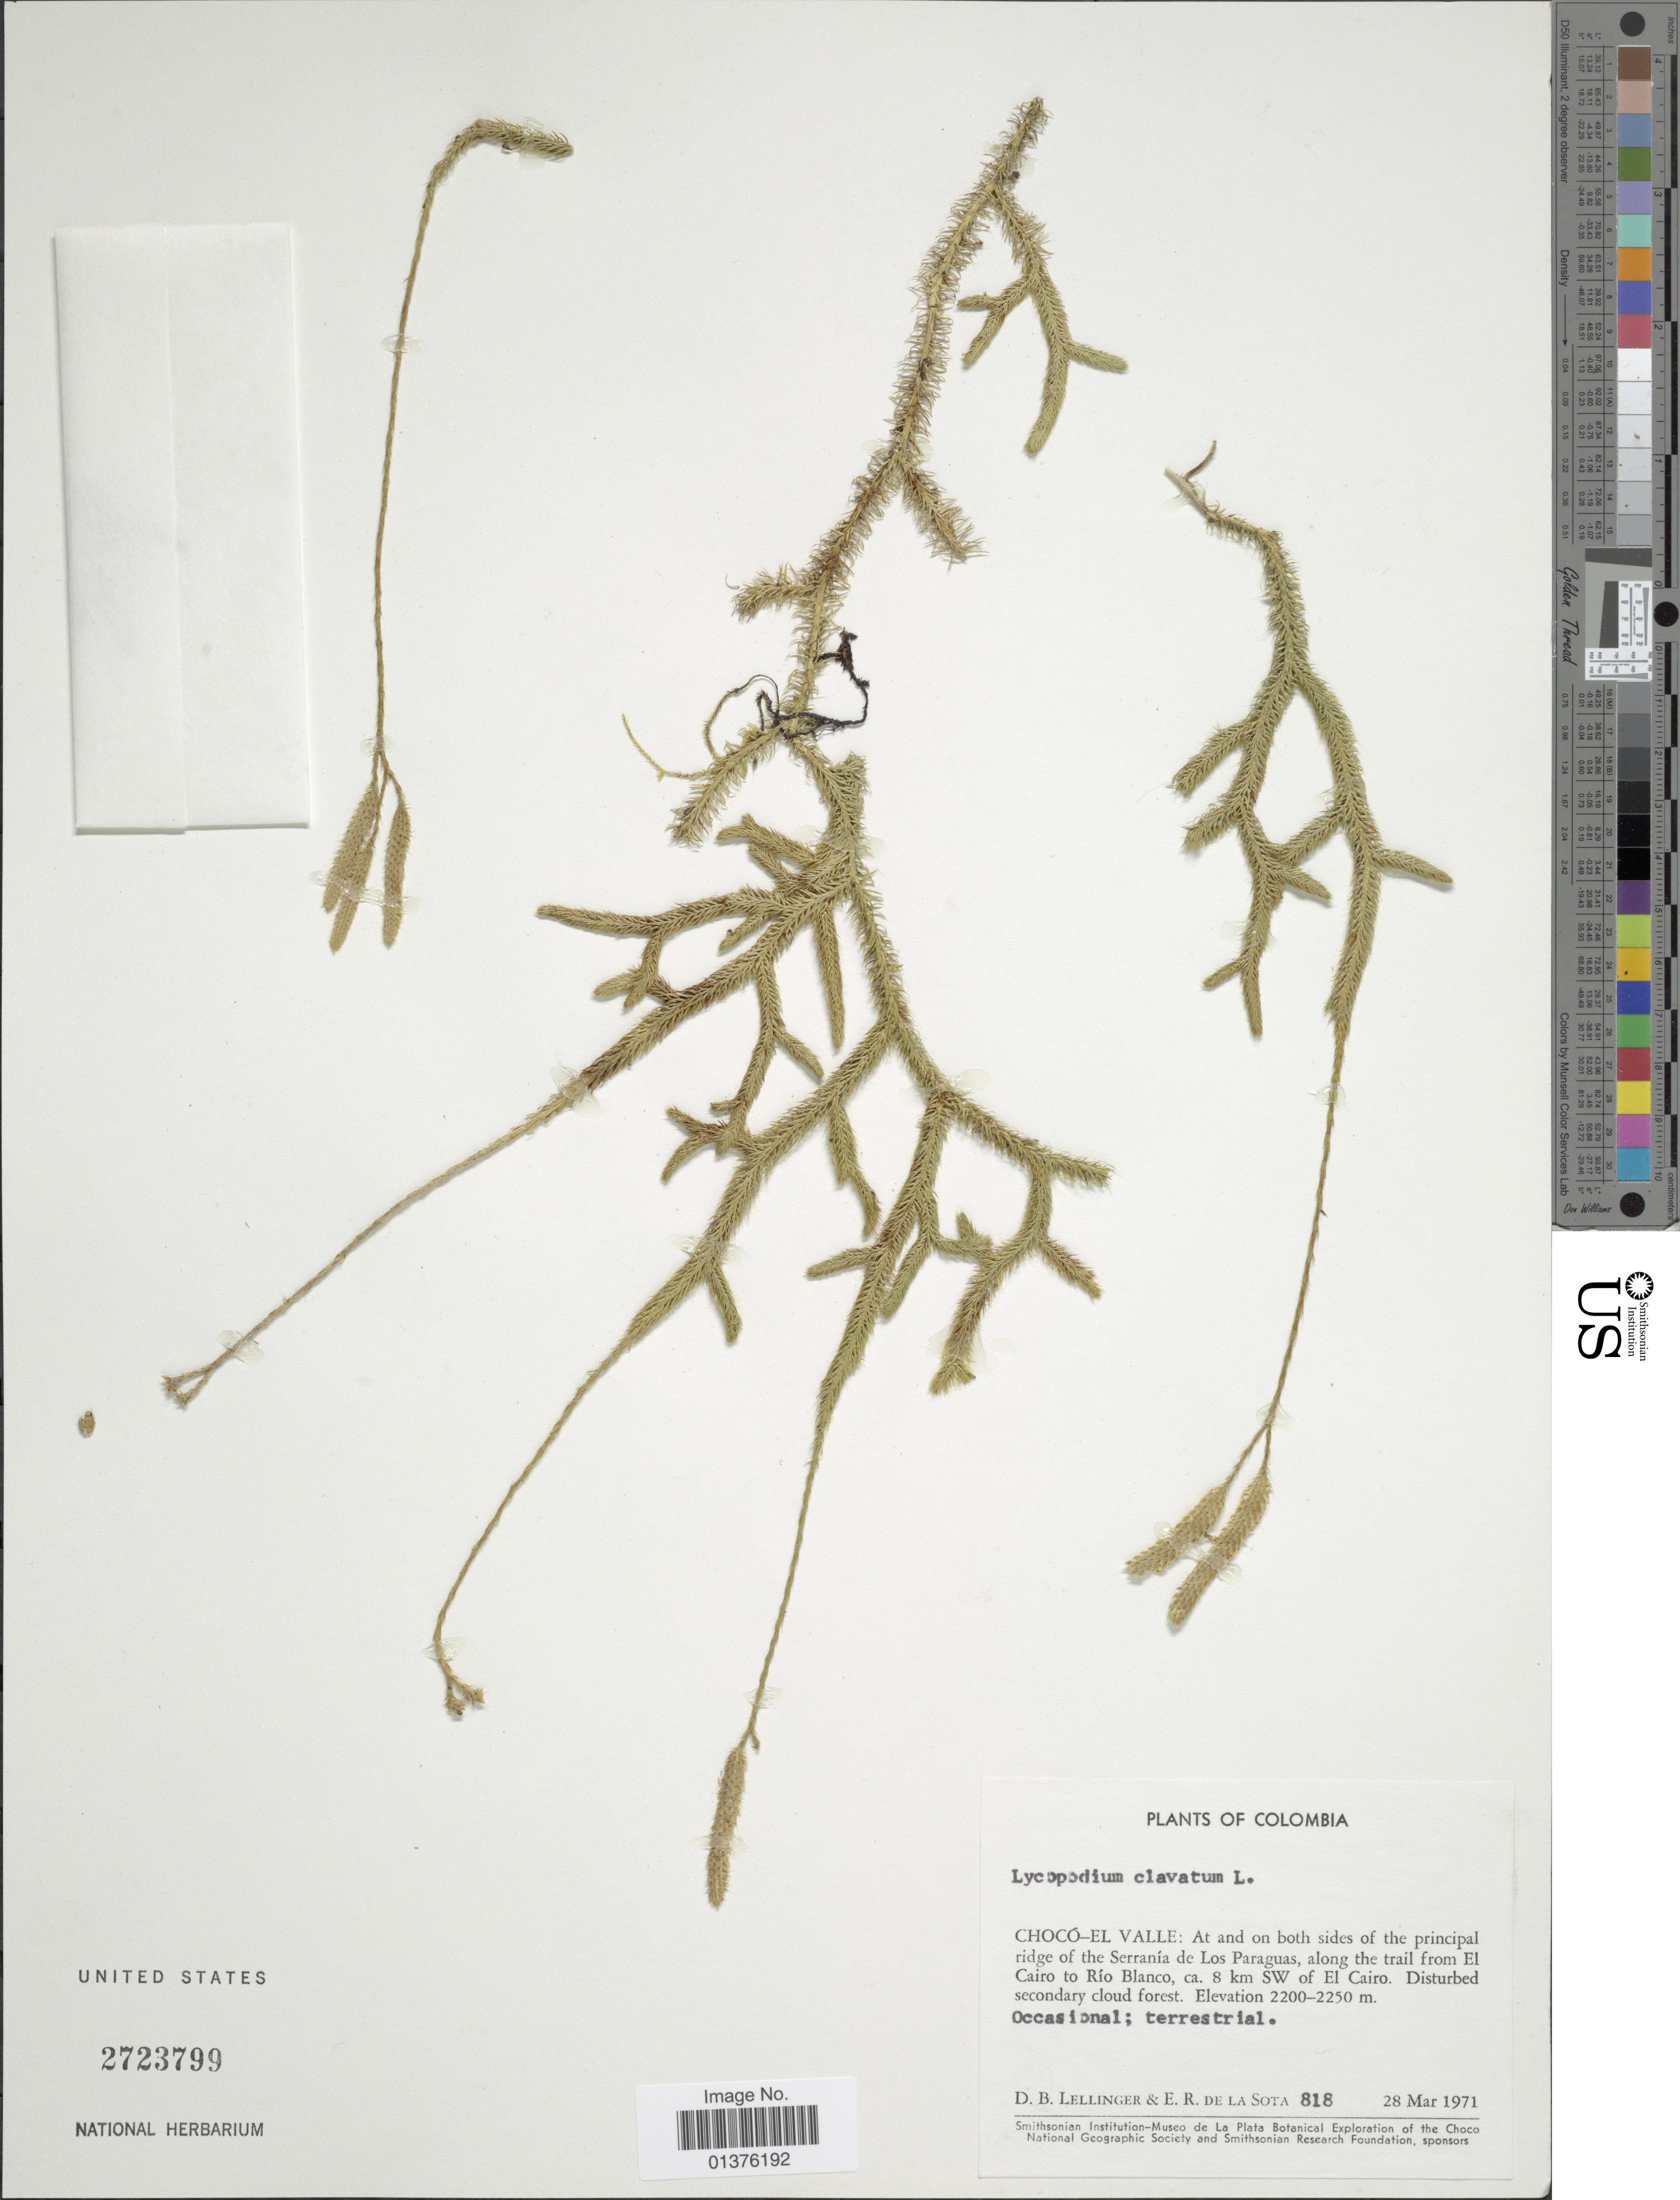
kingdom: Plantae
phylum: Tracheophyta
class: Lycopodiopsida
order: Lycopodiales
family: Lycopodiaceae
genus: Lycopodium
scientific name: Lycopodium clavatum subsp. clavatum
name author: L.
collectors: D. B. Lellinger & E. R. de la Sota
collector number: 818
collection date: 1971-03-28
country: Colombia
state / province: Chocó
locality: El Valle: at and on both sides of the principal ridge of the Serrania de Los Paraguas, along the trail from El Cairo to Rio Blanco, ca. 8km SW of El Cairo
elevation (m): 2200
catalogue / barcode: US 2723799